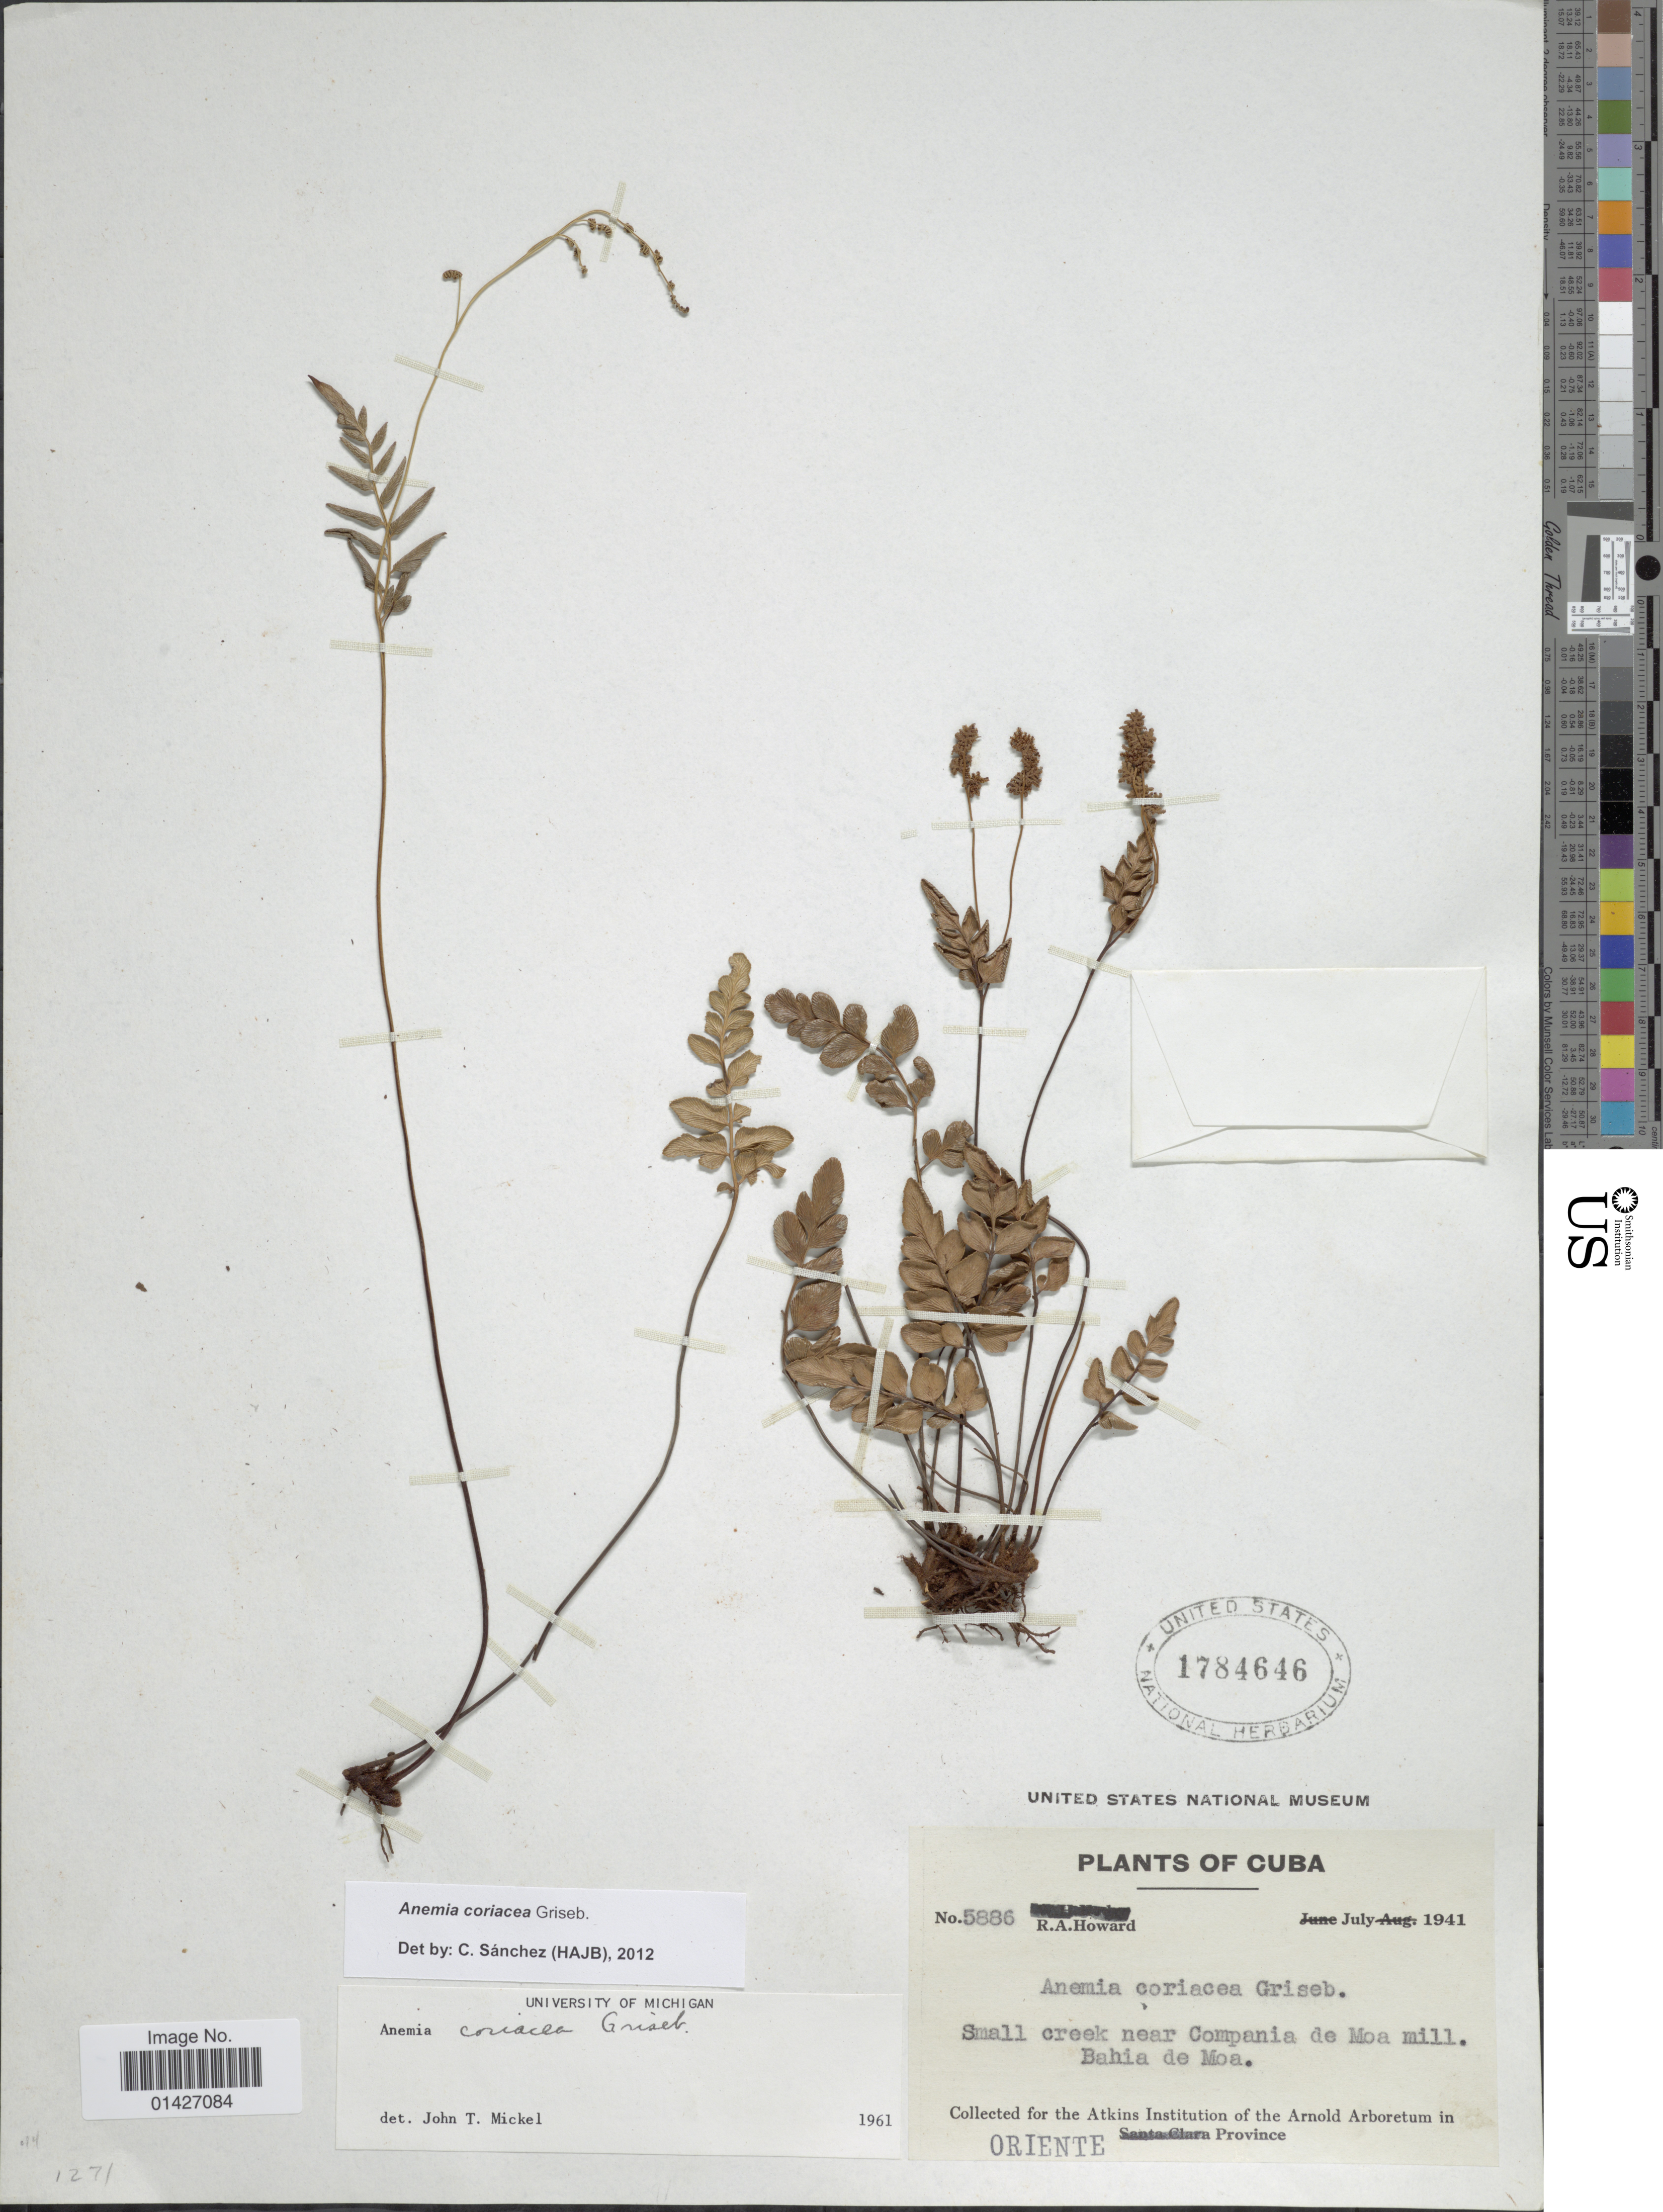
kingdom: Plantae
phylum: Tracheophyta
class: Polypodiopsida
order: Schizaeales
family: Anemiaceae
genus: Anemia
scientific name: Anemia coriacea f. coriacea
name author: Griseb.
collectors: R. A. Howard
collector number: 5886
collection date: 1941-07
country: Cuba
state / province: Oriente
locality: Small creek near Compania de Moa mill. Bahia de Moa.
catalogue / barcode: US 1784646